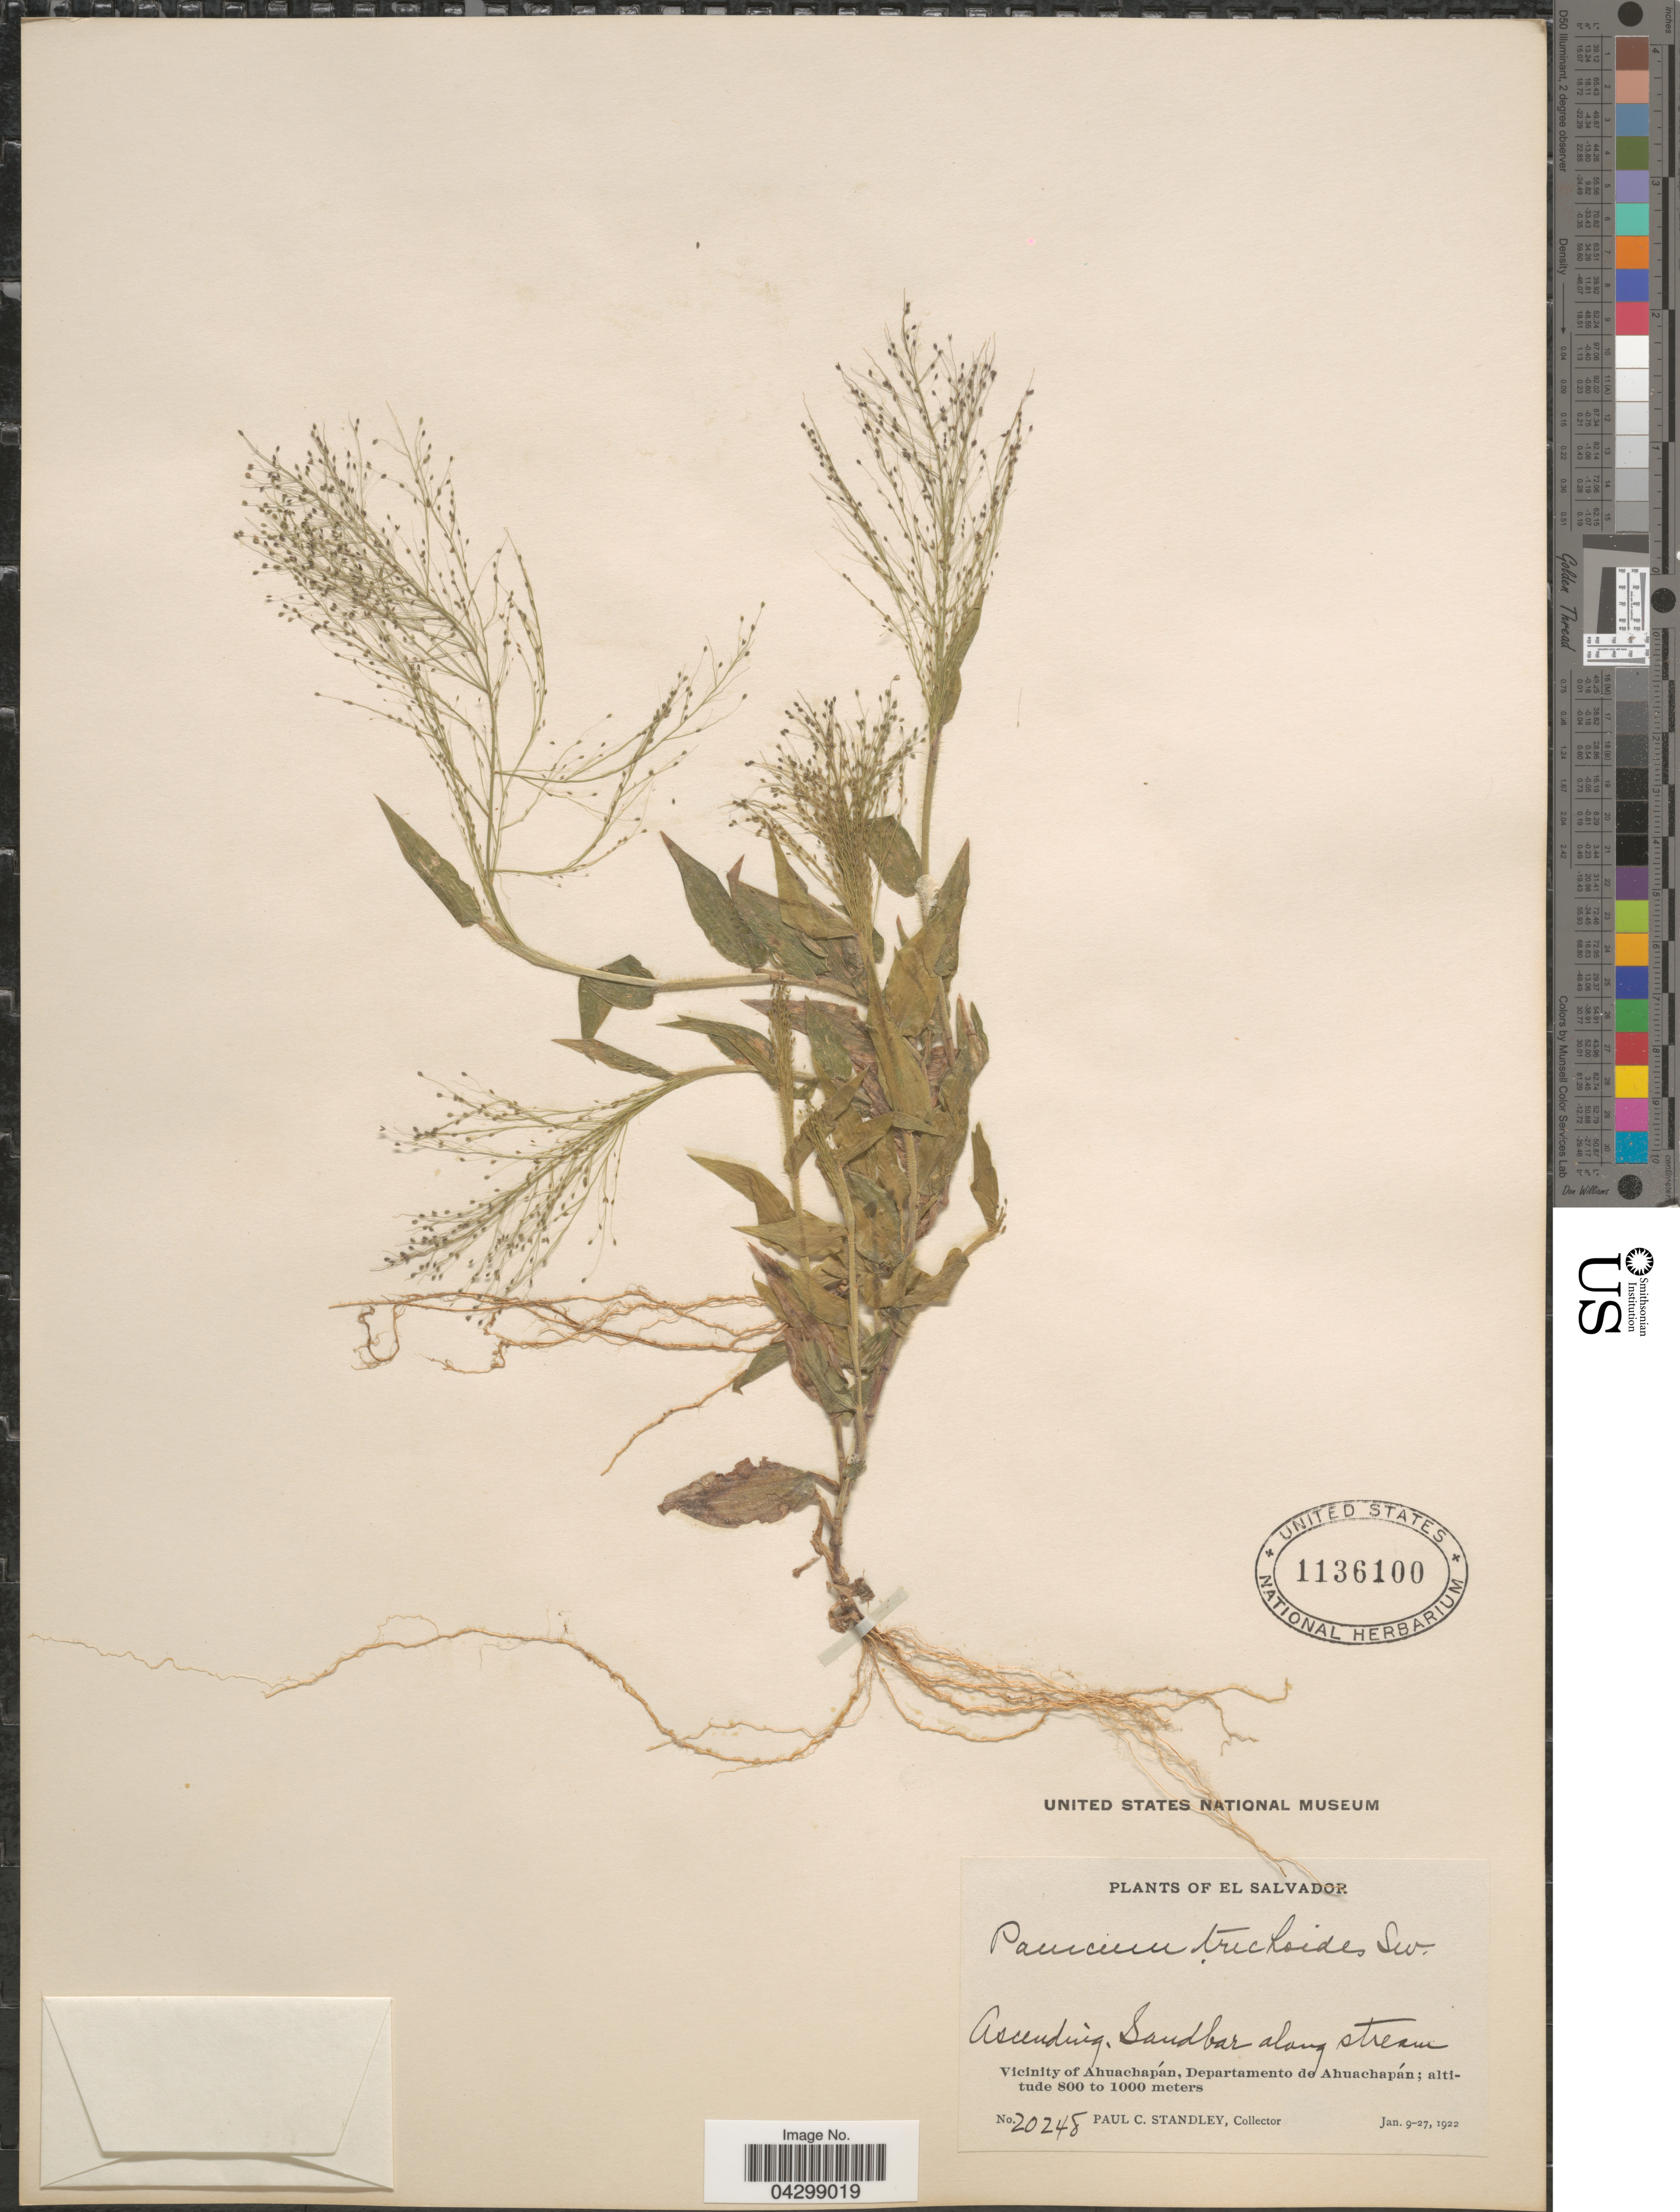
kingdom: Plantae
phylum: Tracheophyta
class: Liliopsida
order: Poales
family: Poaceae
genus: Panicum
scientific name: Panicum trichoides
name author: Sw.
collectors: P. C. Standley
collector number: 20248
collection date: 1922-01-09/1922-01-27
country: El Salvador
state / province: Ahuachapan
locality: Vicinity of Ahuachapán, Departamento de Ahuachapán.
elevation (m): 800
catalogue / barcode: US 1136100